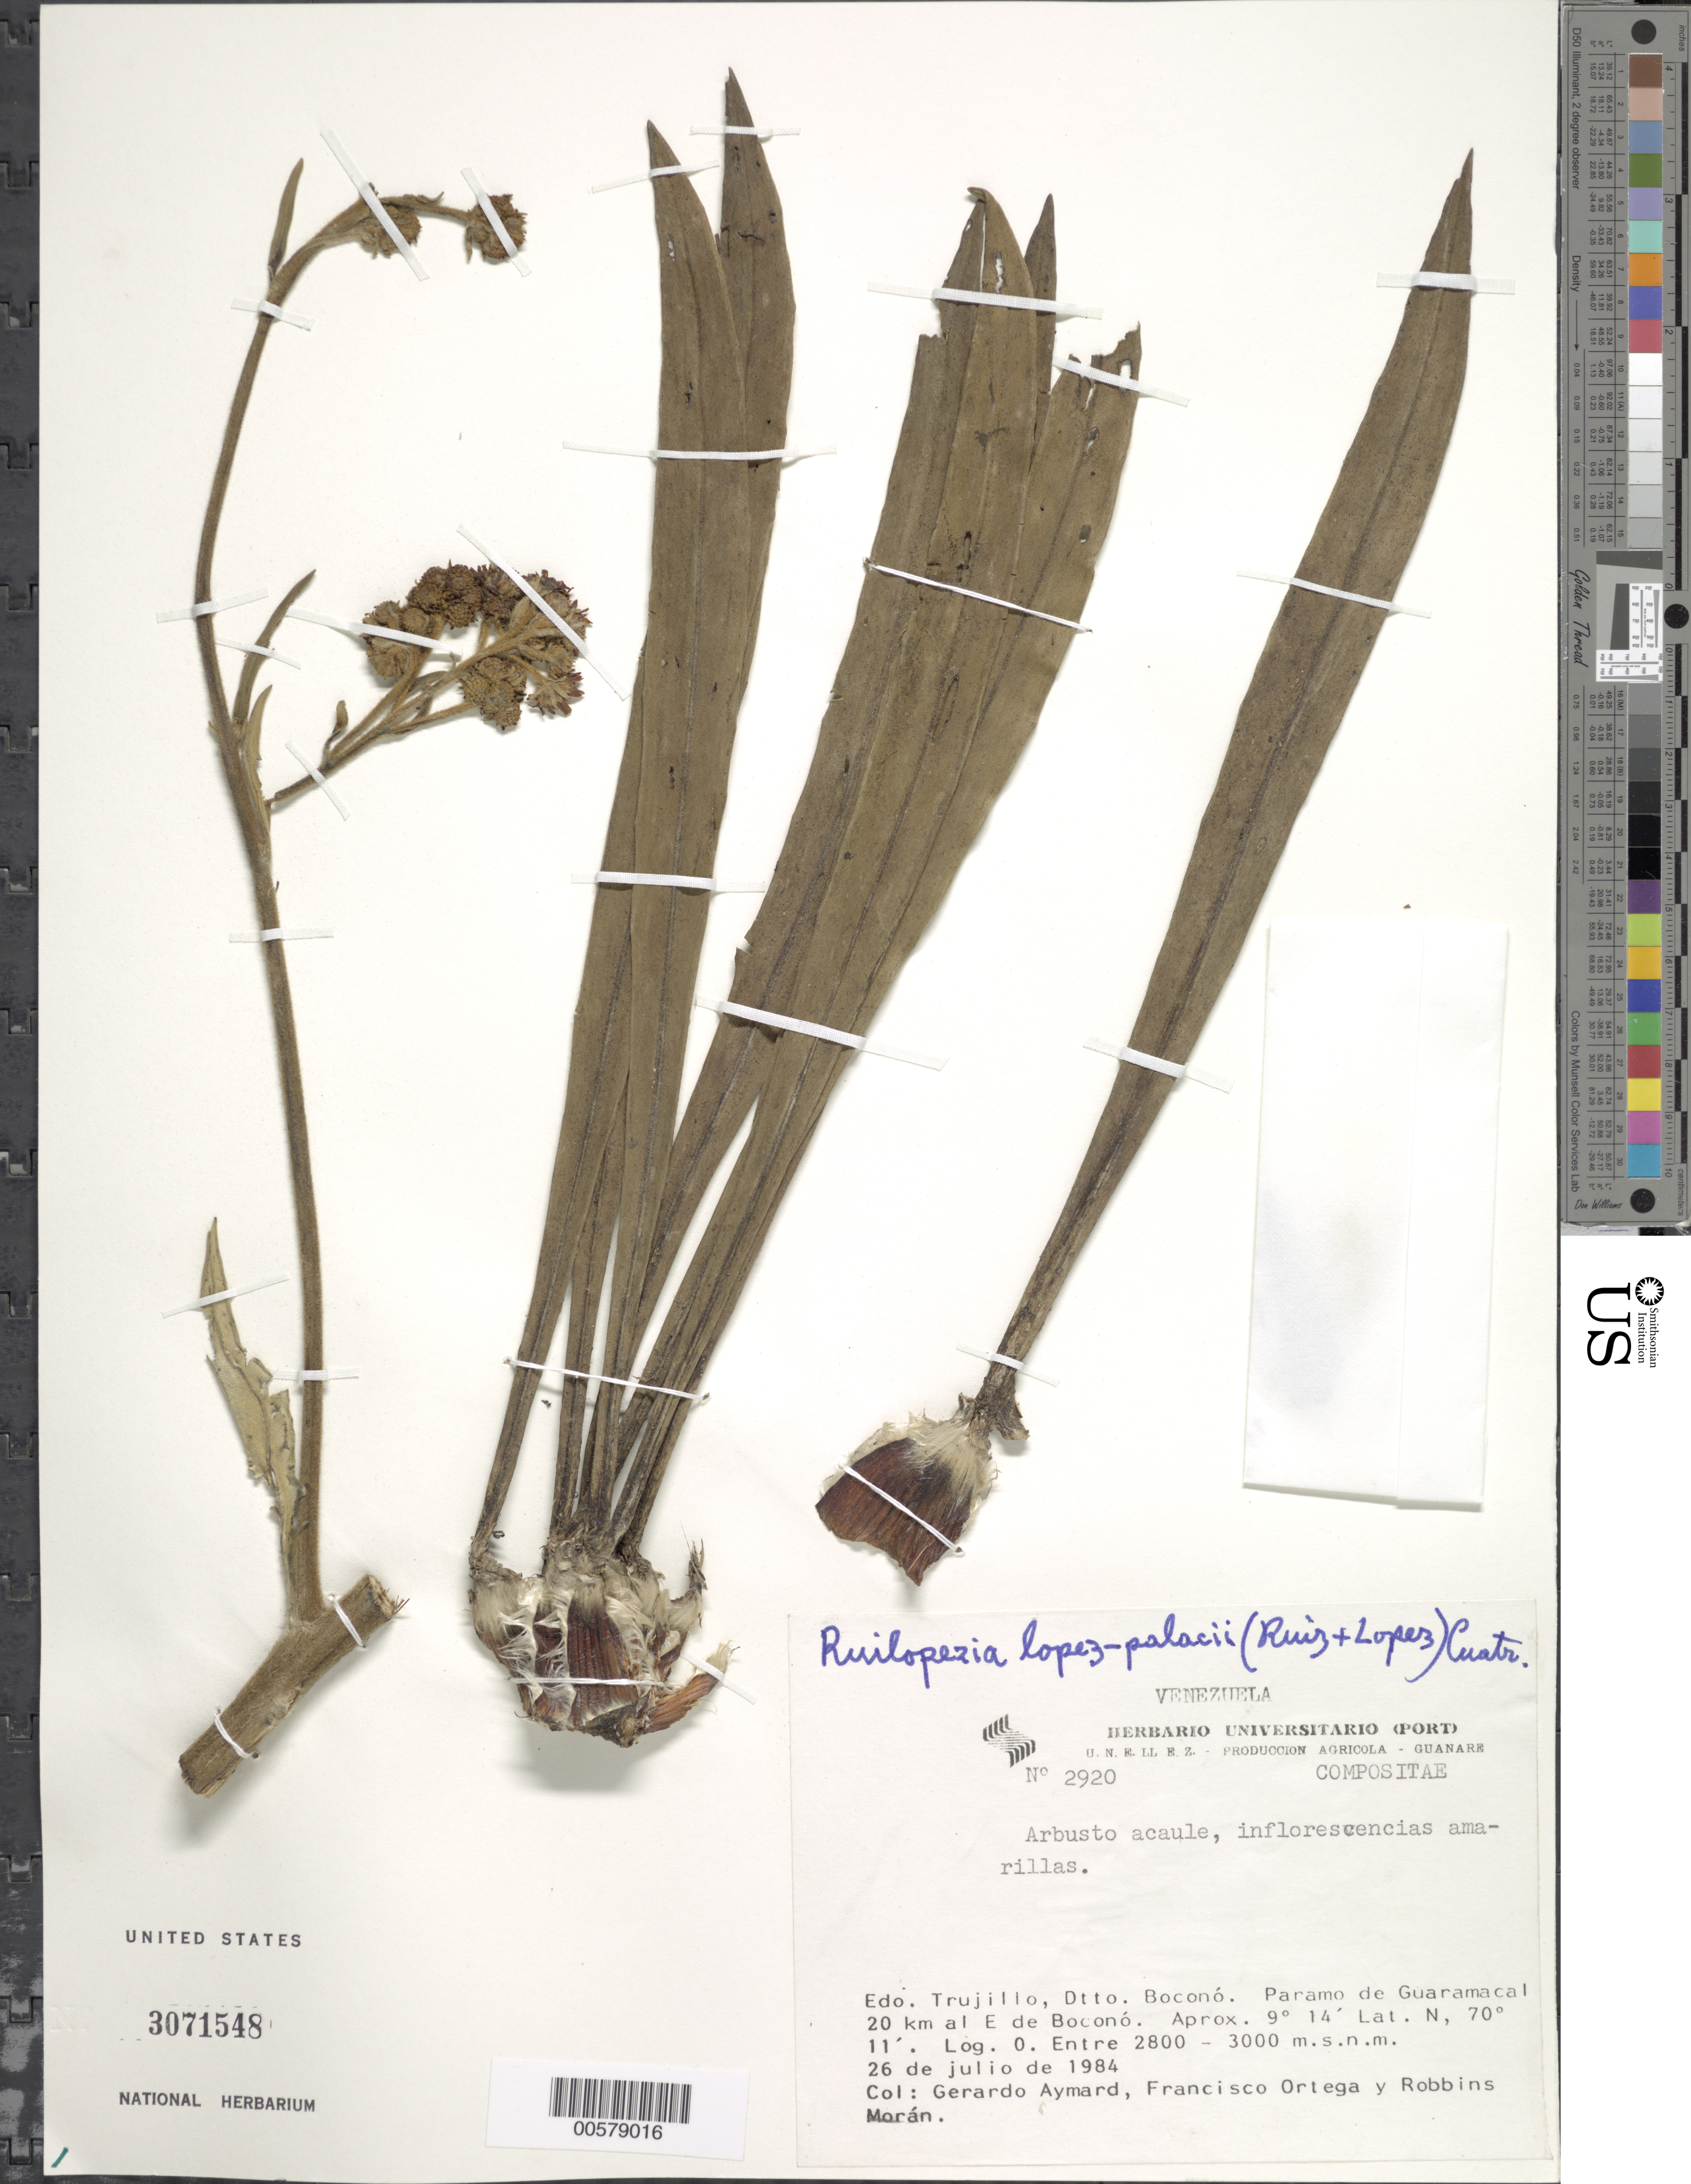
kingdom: Plantae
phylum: Tracheophyta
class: Magnoliopsida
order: Asterales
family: Asteraceae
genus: Ruilopezia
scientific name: Ruilopezia lopez-palacii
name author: (Ruíz-Terán & López Fig.) Cuatrec.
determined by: Cuatrecasas, J.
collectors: G. A. Aymard, F. J. Ortega & R. V. Moran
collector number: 2920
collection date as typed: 26 Jul 1984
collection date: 1984-07-26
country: Venezuela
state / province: Trujillo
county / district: Boconó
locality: Páramo de Guaramacal 20 km E of Boconó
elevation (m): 2800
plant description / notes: MY, PORT, US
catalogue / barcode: US 3071548